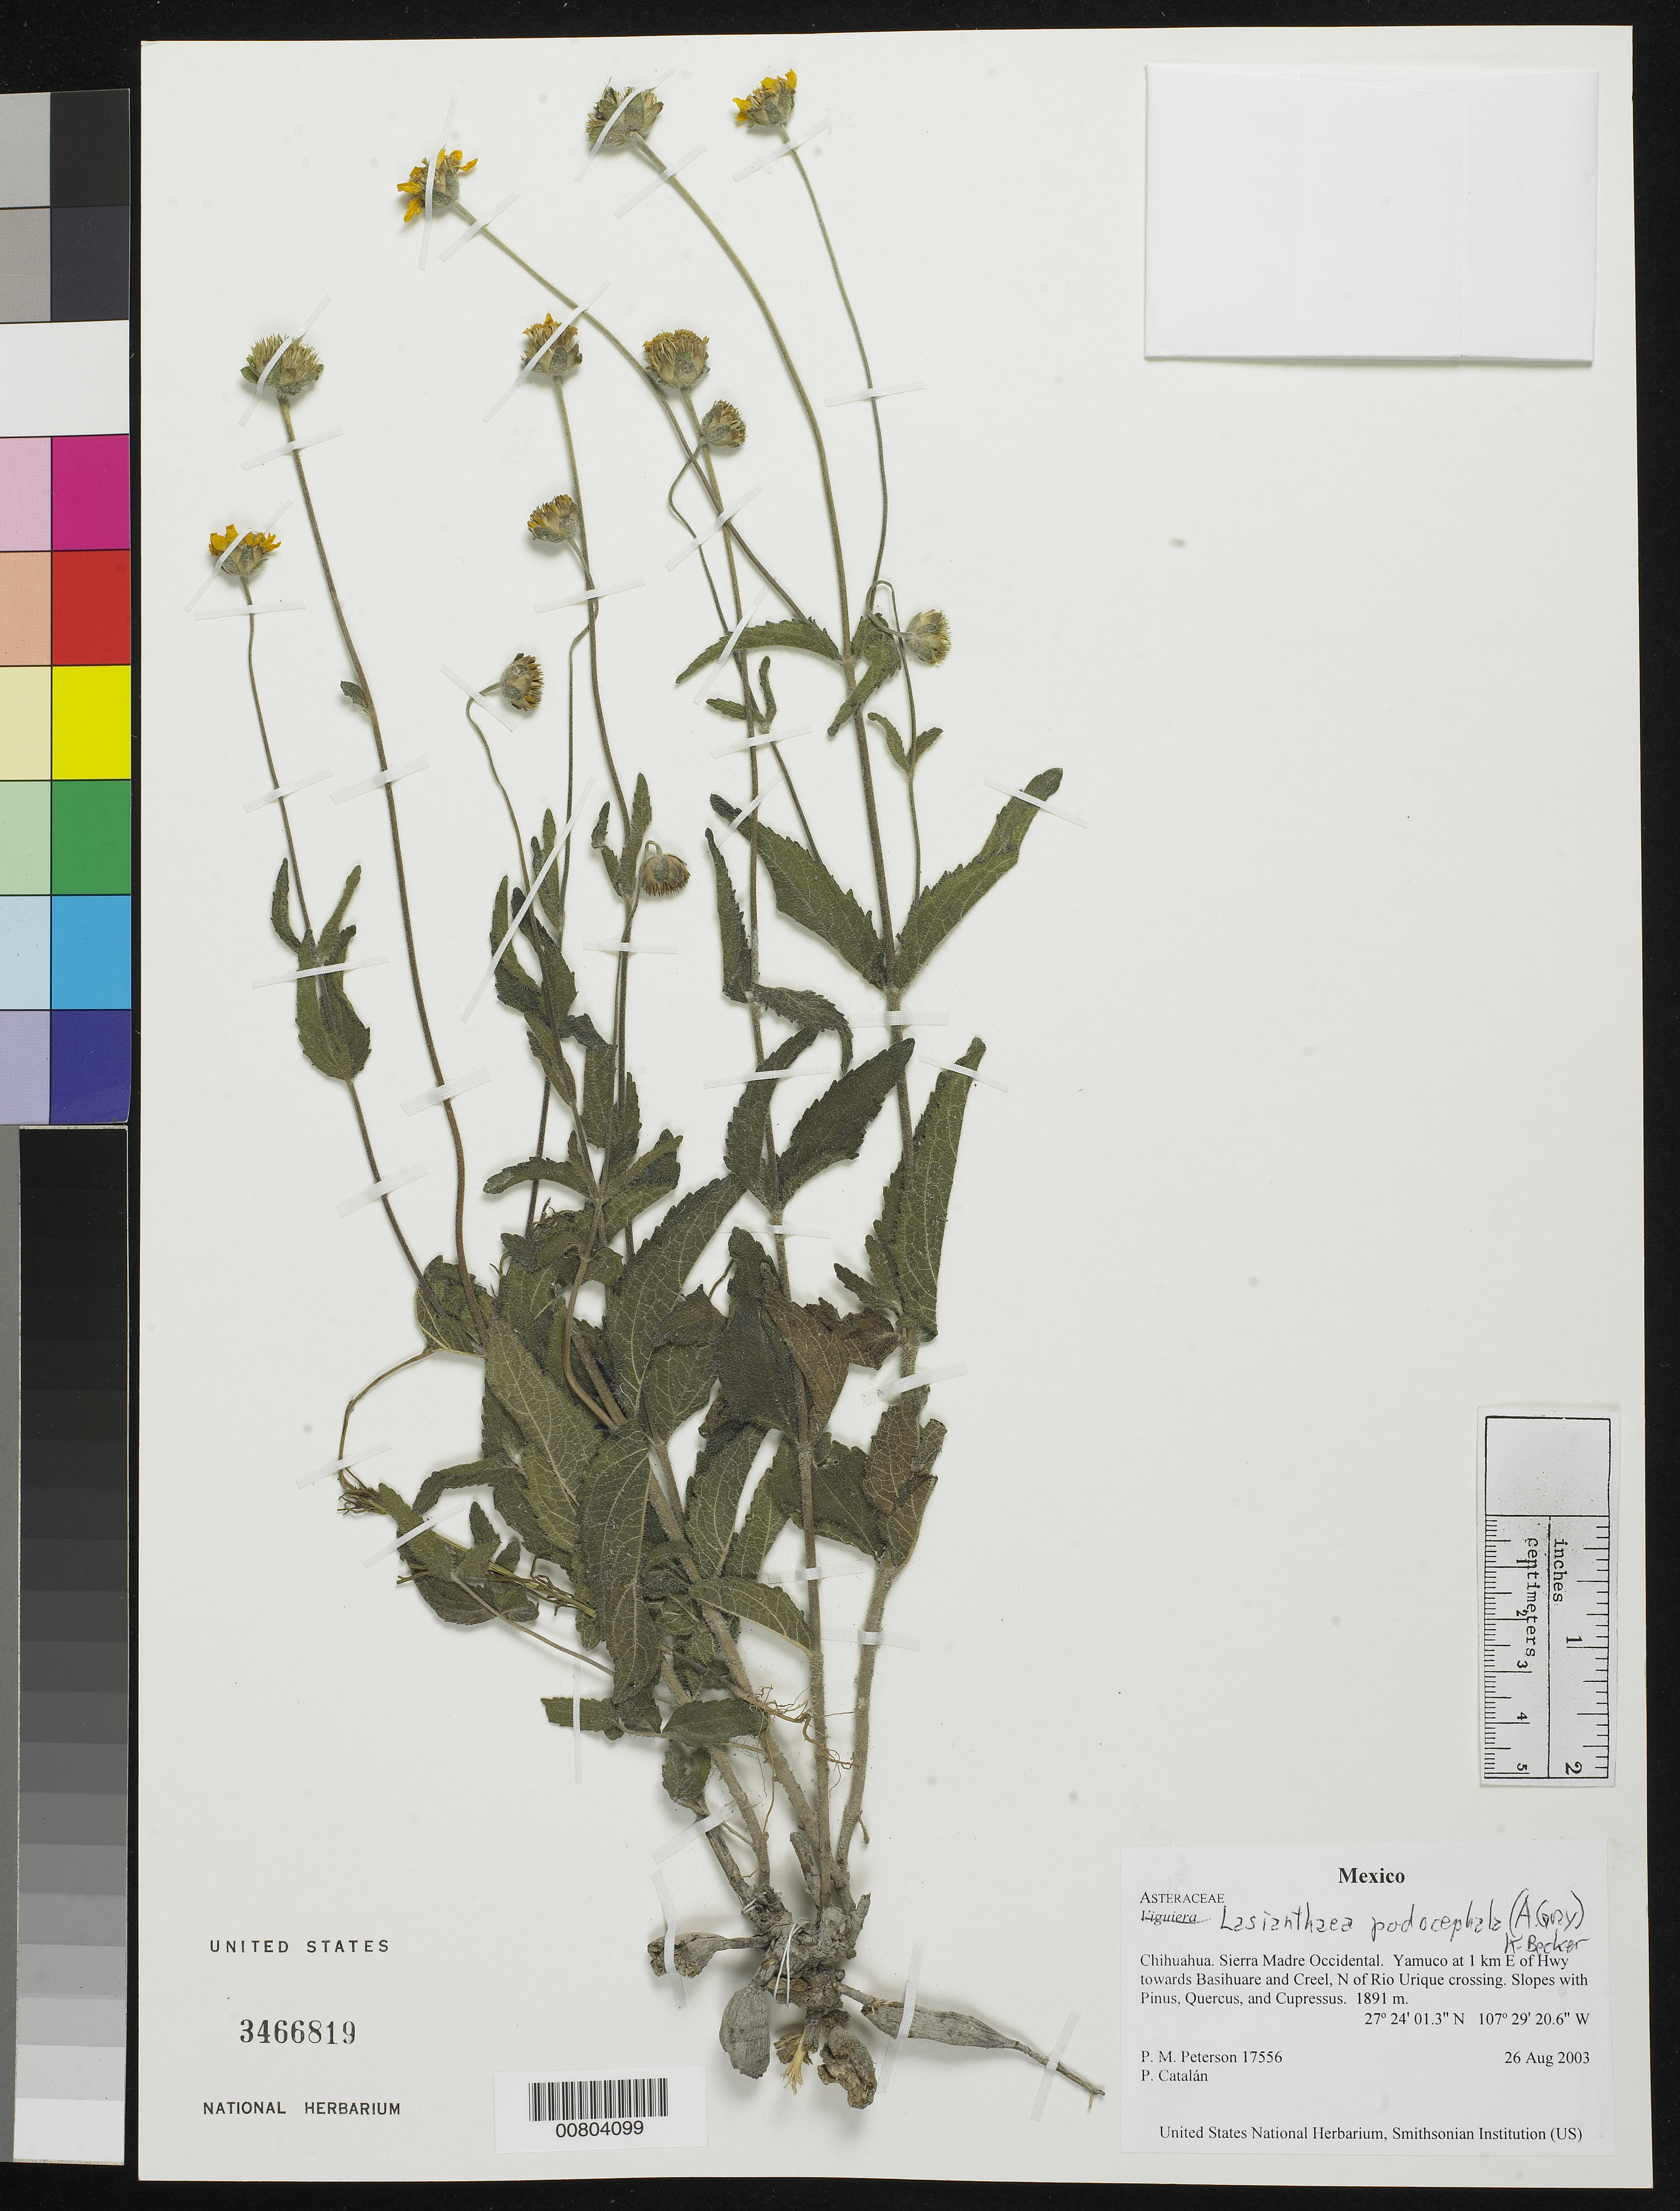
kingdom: Plantae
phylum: Tracheophyta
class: Magnoliopsida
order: Asterales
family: Asteraceae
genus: Lasianthaea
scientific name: Lasianthaea podocephala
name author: (A. Gray) K.M. Becker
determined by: Robinson, Harold E., (US)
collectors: P. M. Peterson & P. Catalán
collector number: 17556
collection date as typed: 26 Aug 2003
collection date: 2003-08-26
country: Mexico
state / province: Chihuahua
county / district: Sierra Madre Occidental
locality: Yamuco at 1 km E of Hwy towards Basihuare and Creel, N of Rio Urique crossing. Slopes with Pinus, Quercus, and Cupressus.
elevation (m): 1891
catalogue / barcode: US 3466819-2